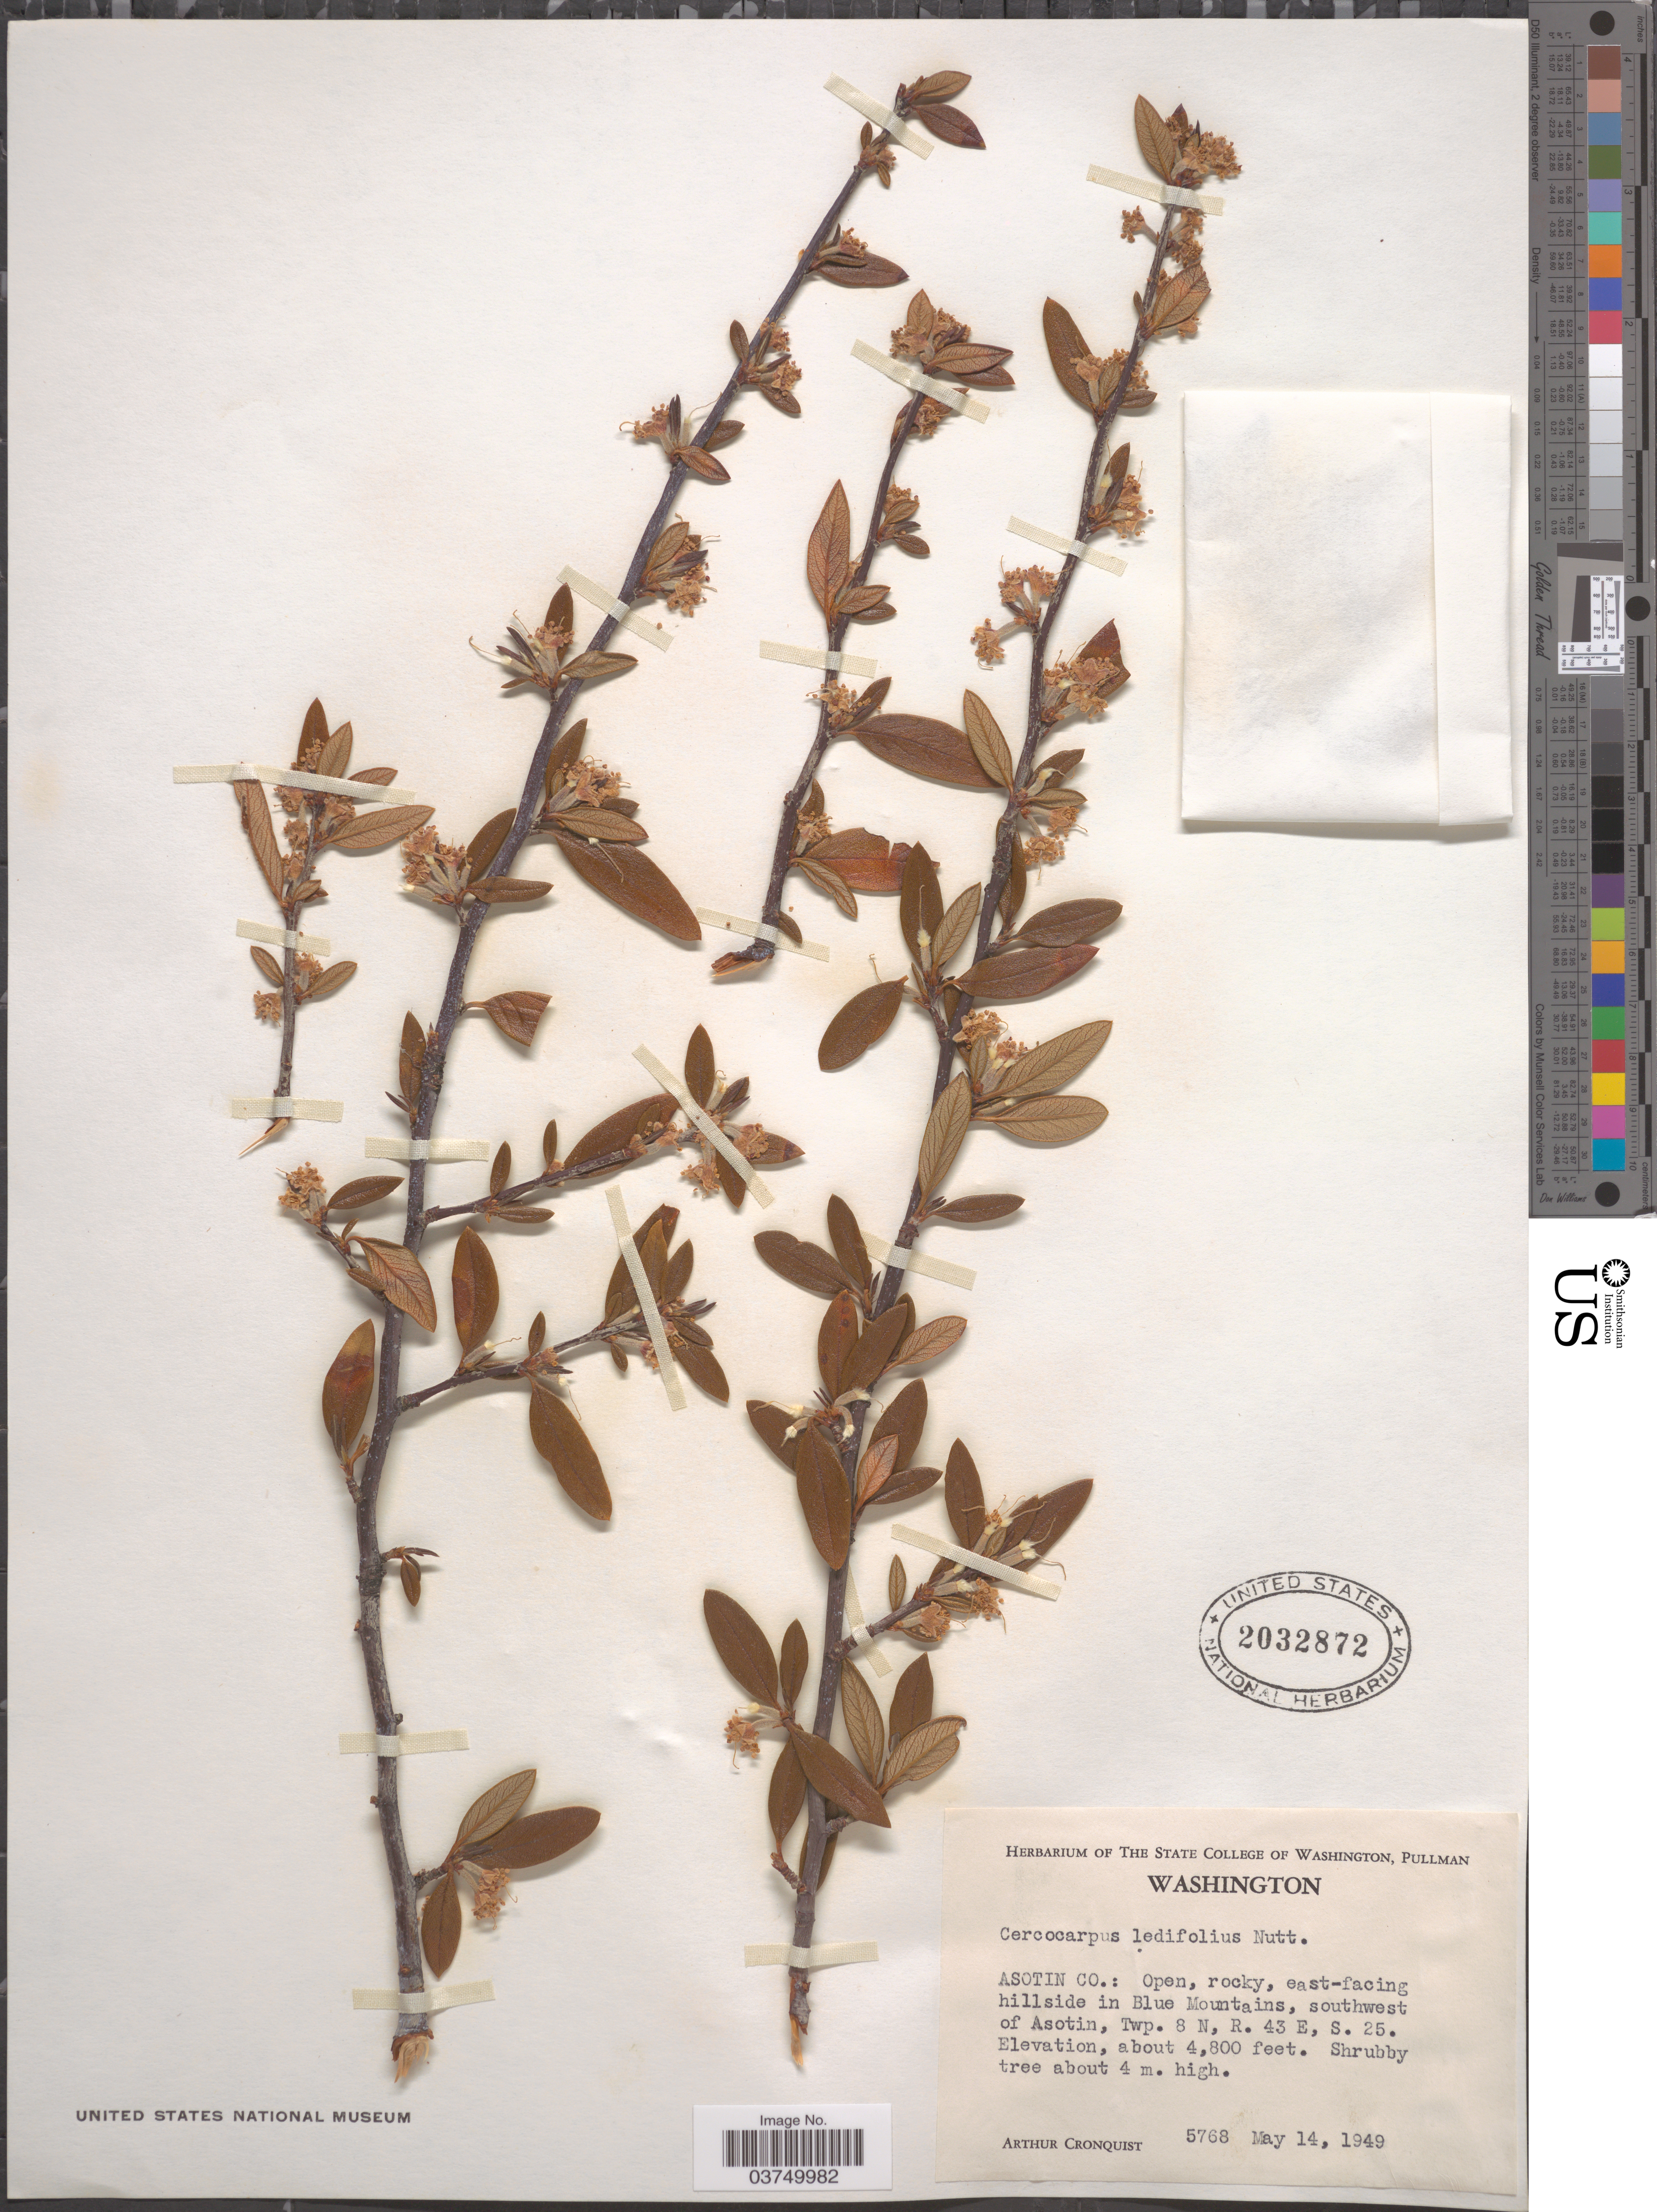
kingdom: Plantae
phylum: Tracheophyta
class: Magnoliopsida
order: Rosales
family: Rosaceae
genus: Cercocarpus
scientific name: Cercocarpus ledifolius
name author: Nutt.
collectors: A. J. Cronquist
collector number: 5768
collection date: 1949-05-14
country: United States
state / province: Washington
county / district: Asotin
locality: Asotin Co.: Open, rocky, east-facing hillside in Blue Mountains, southwest of Asotin, Twp. 8 N, R. 43 E, S. 25.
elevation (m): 1463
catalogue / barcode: US 2032872